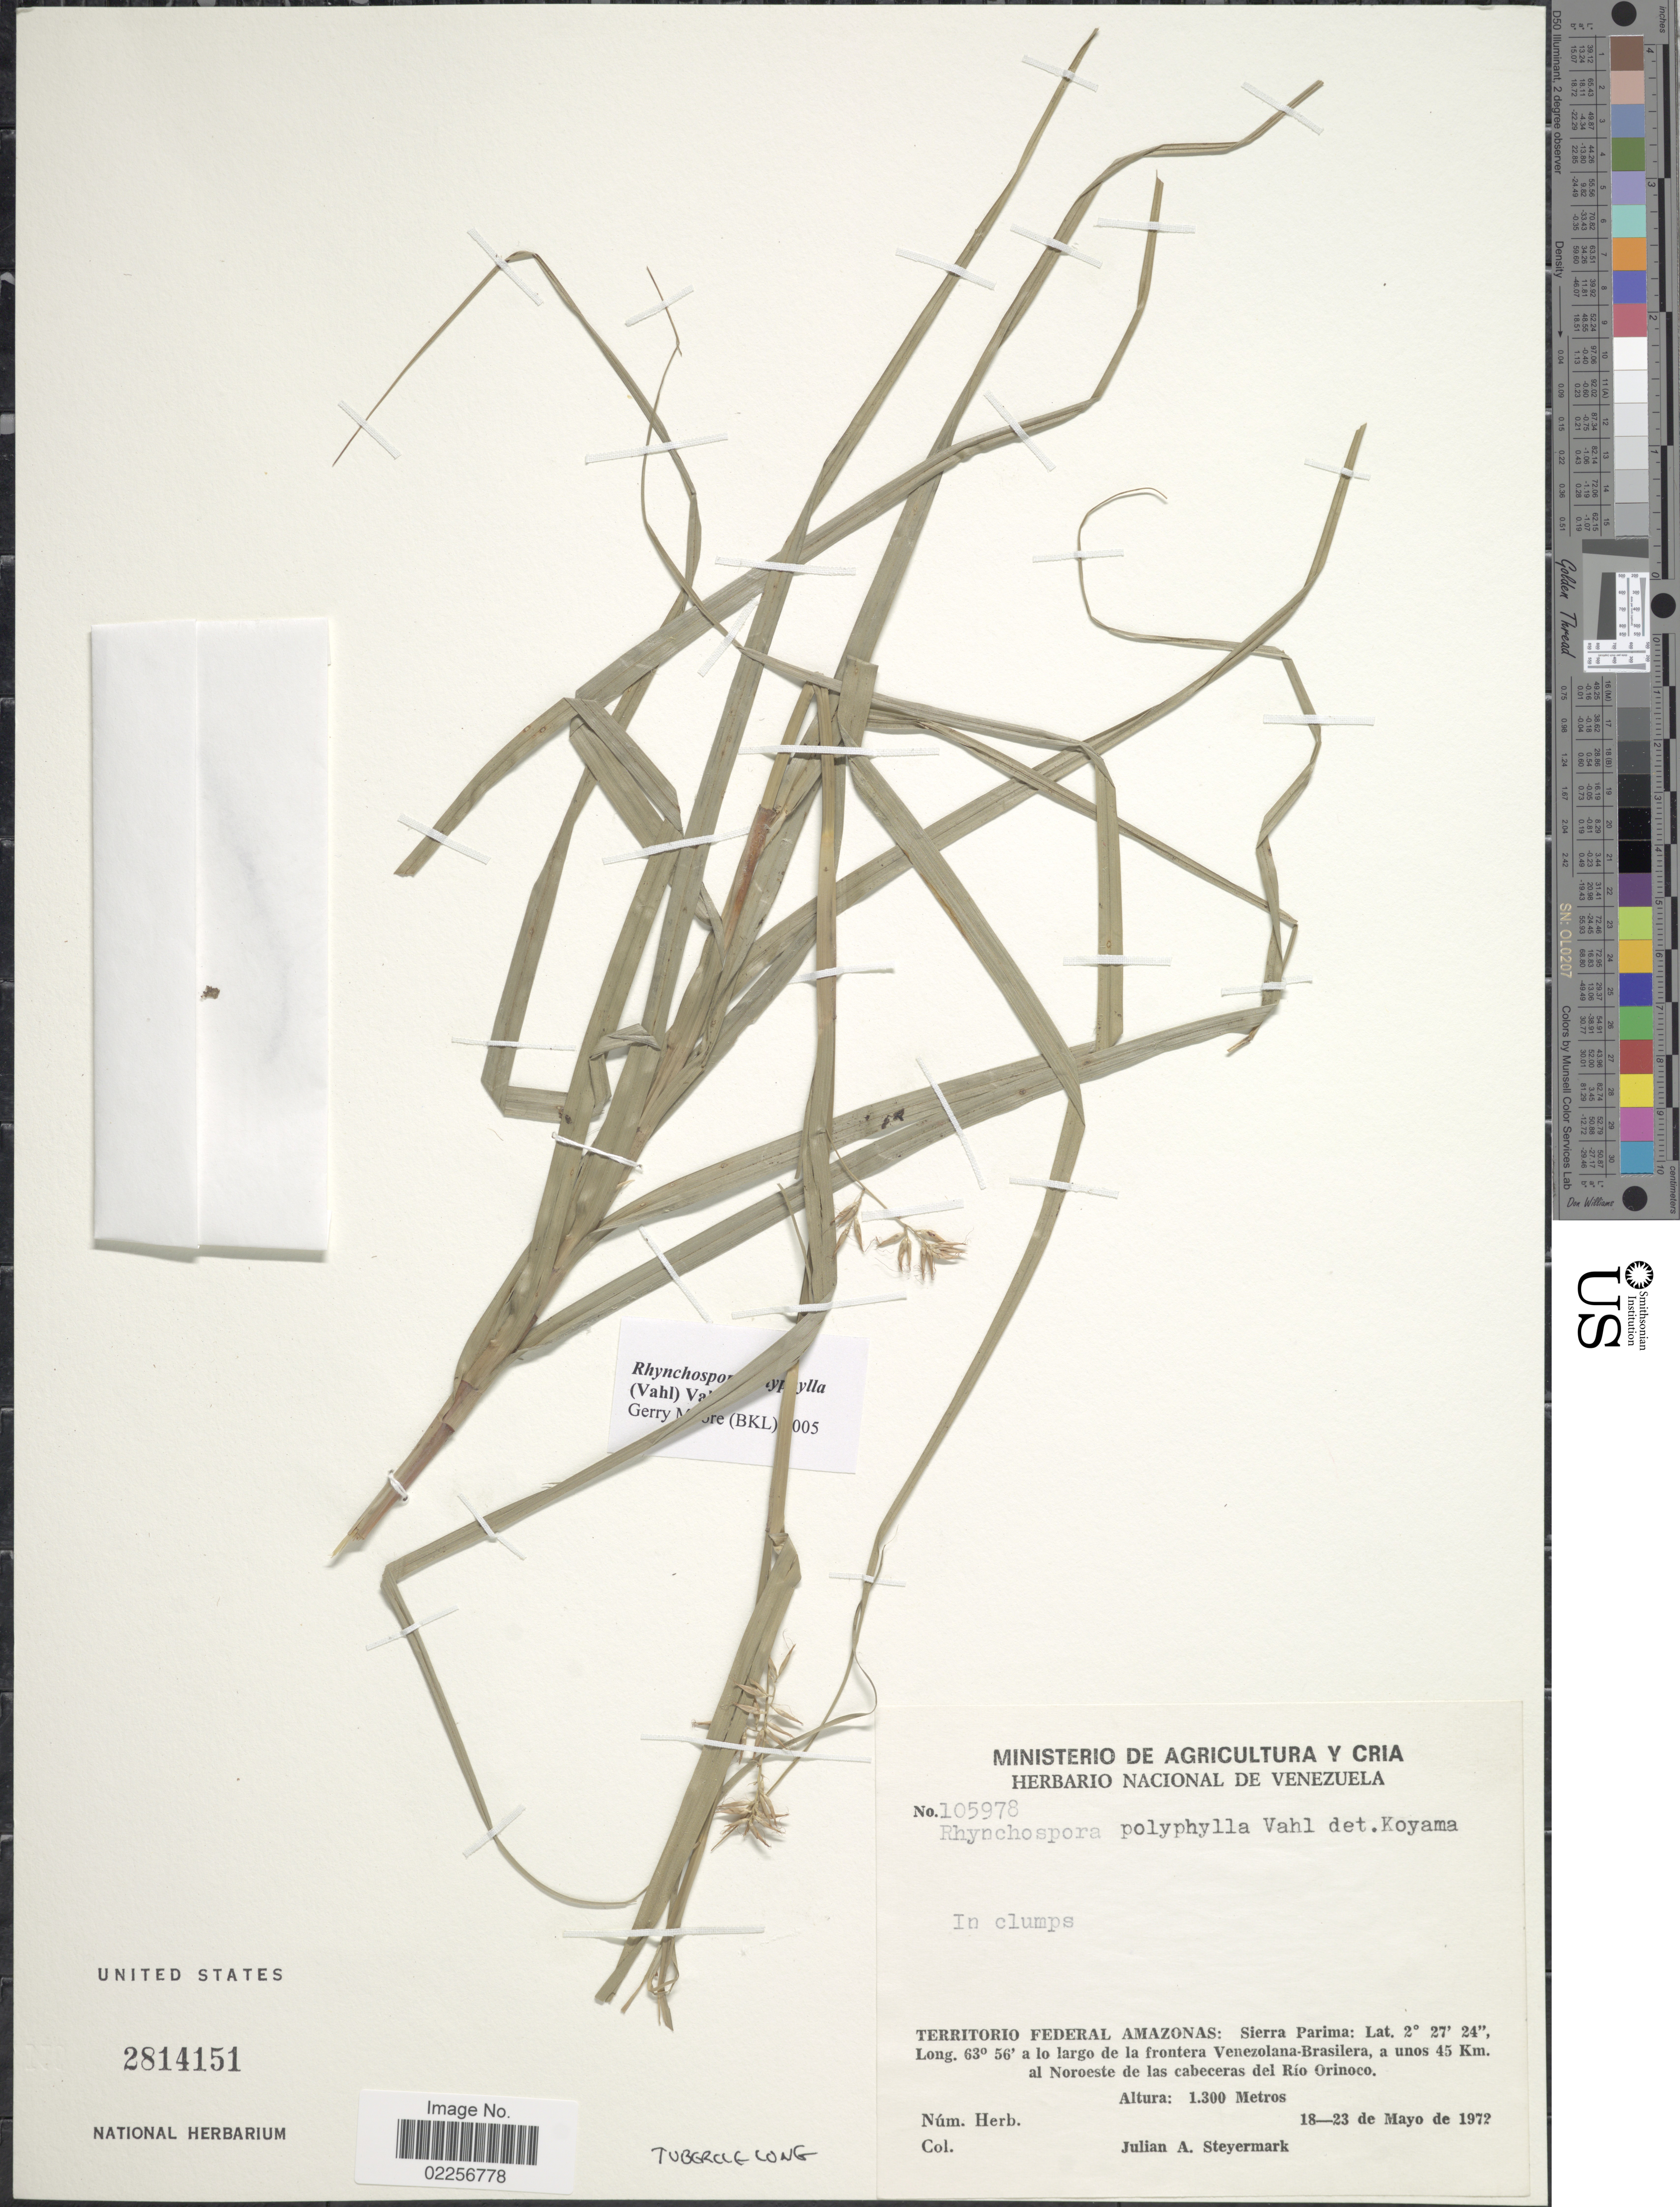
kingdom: Plantae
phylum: Tracheophyta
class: Liliopsida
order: Poales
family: Cyperaceae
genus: Rhynchospora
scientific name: Rhynchospora polyphylla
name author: (Vahl) Vahl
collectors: J. Steyermark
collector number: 105978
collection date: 1972-05-18/1972-05-23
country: Venezuela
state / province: Amazonas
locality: Territorio Federal Amazonas, Sierra Parima, a lo largo de la frontera Venezolana-Brasilera, a unos 45 km al noroeste de las cabeceras del Rio Orinoco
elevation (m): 1300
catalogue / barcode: US 2814151